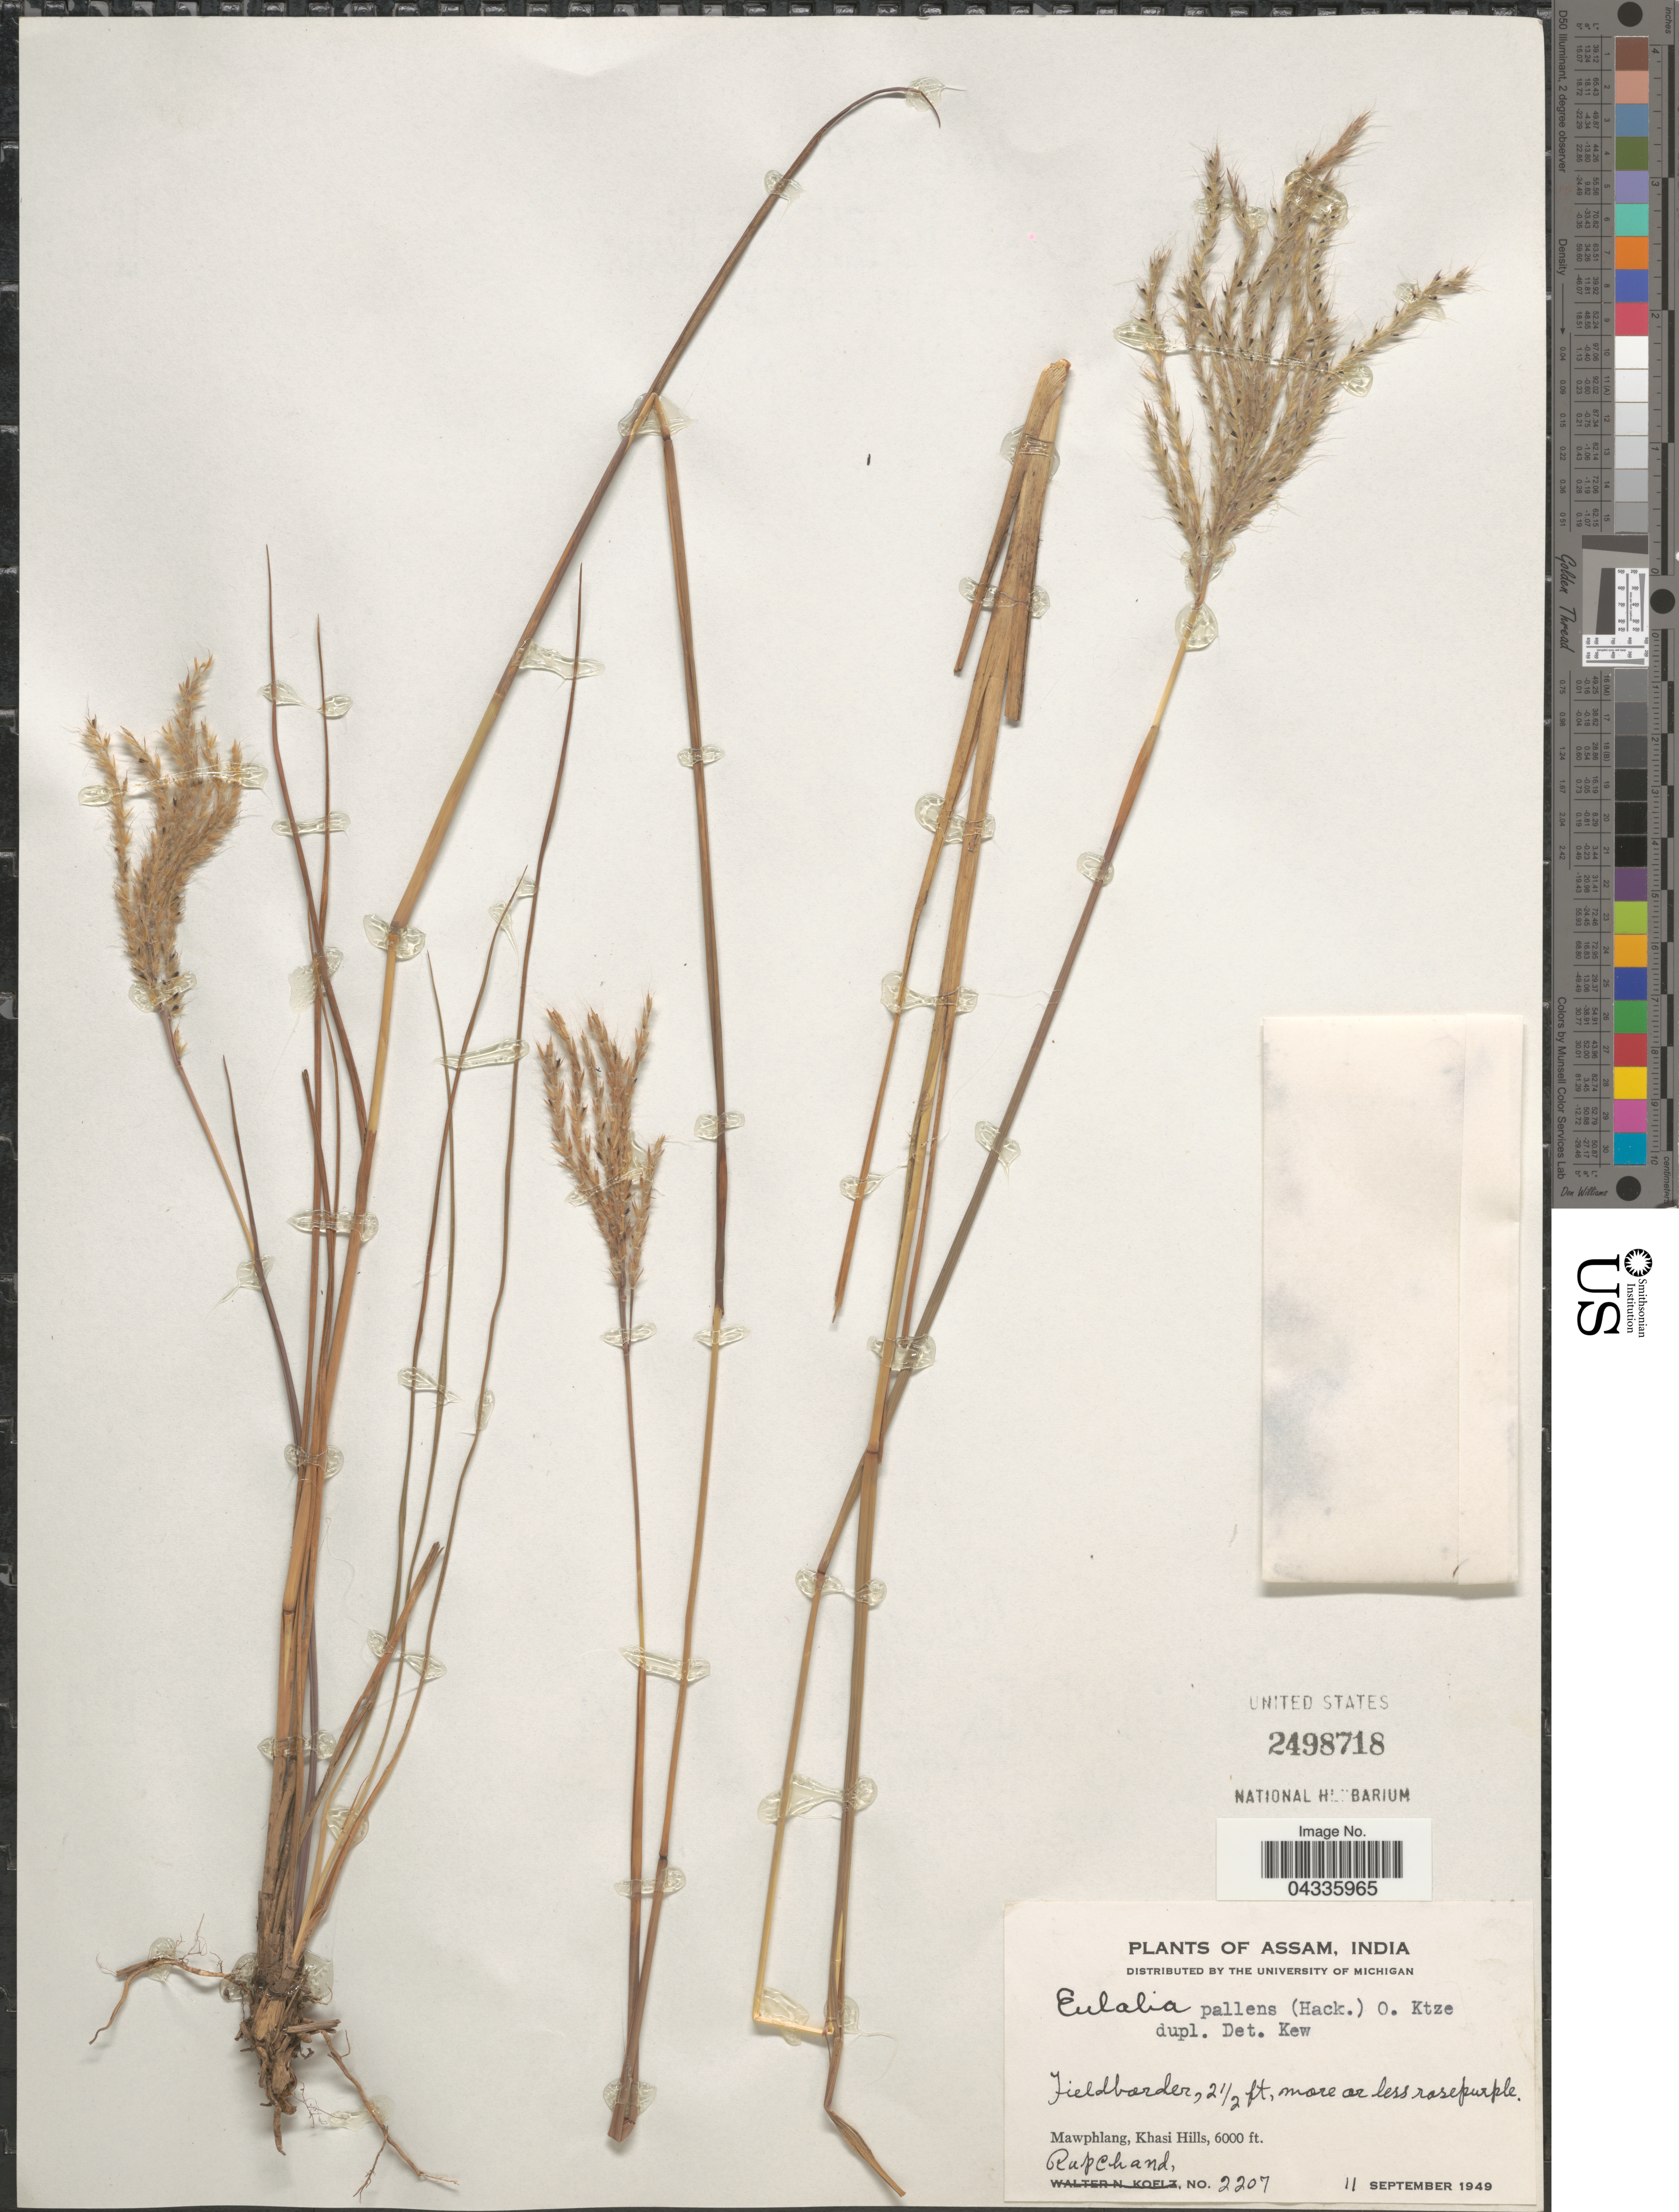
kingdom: Plantae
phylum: Tracheophyta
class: Liliopsida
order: Poales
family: Poaceae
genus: Eulalia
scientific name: Eulalia pallens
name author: (Hack.) Kuntze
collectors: R. Chand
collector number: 2207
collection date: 1949-09-11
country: India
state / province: Meghalaya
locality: Mawphlang, Khasi Hills.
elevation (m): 1829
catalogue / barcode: US 2498718